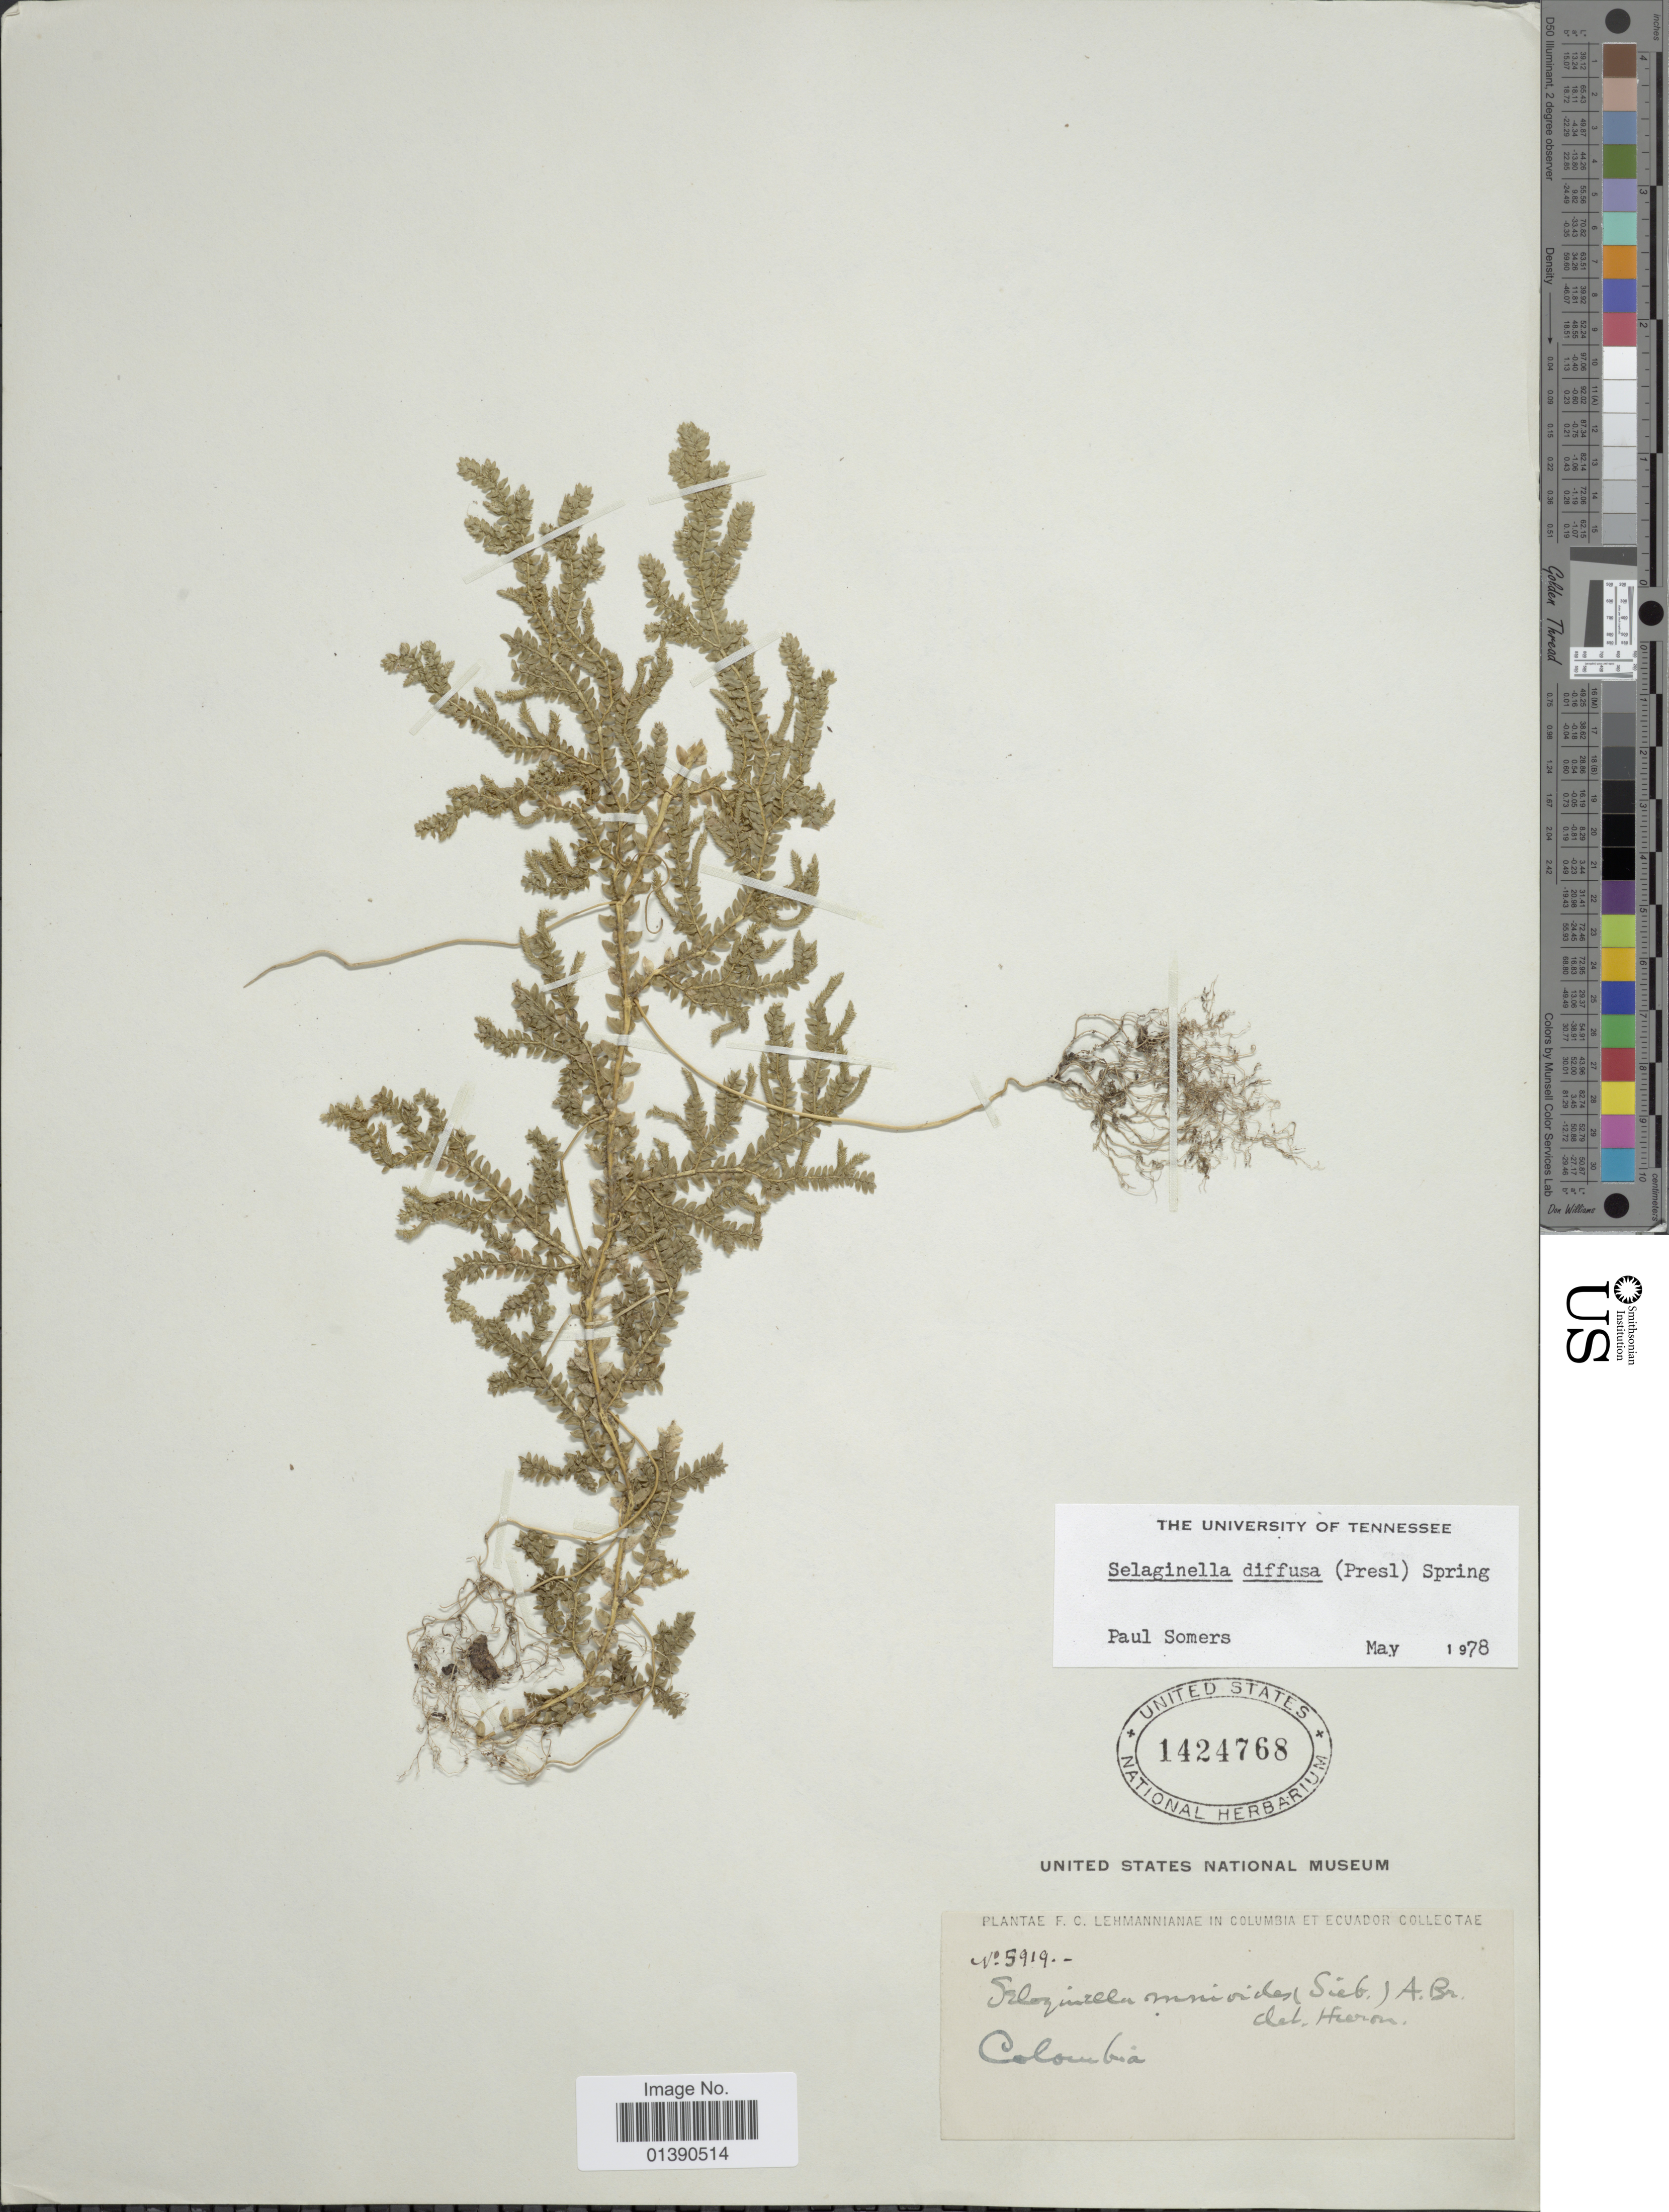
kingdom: Plantae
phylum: Tracheophyta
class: Lycopodiopsida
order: Selaginellales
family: Selaginellaceae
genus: Selaginella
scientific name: Selaginella diffusa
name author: (C. Presl) Spring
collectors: F. C. Lehmann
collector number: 5919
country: Colombia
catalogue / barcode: US 1424768